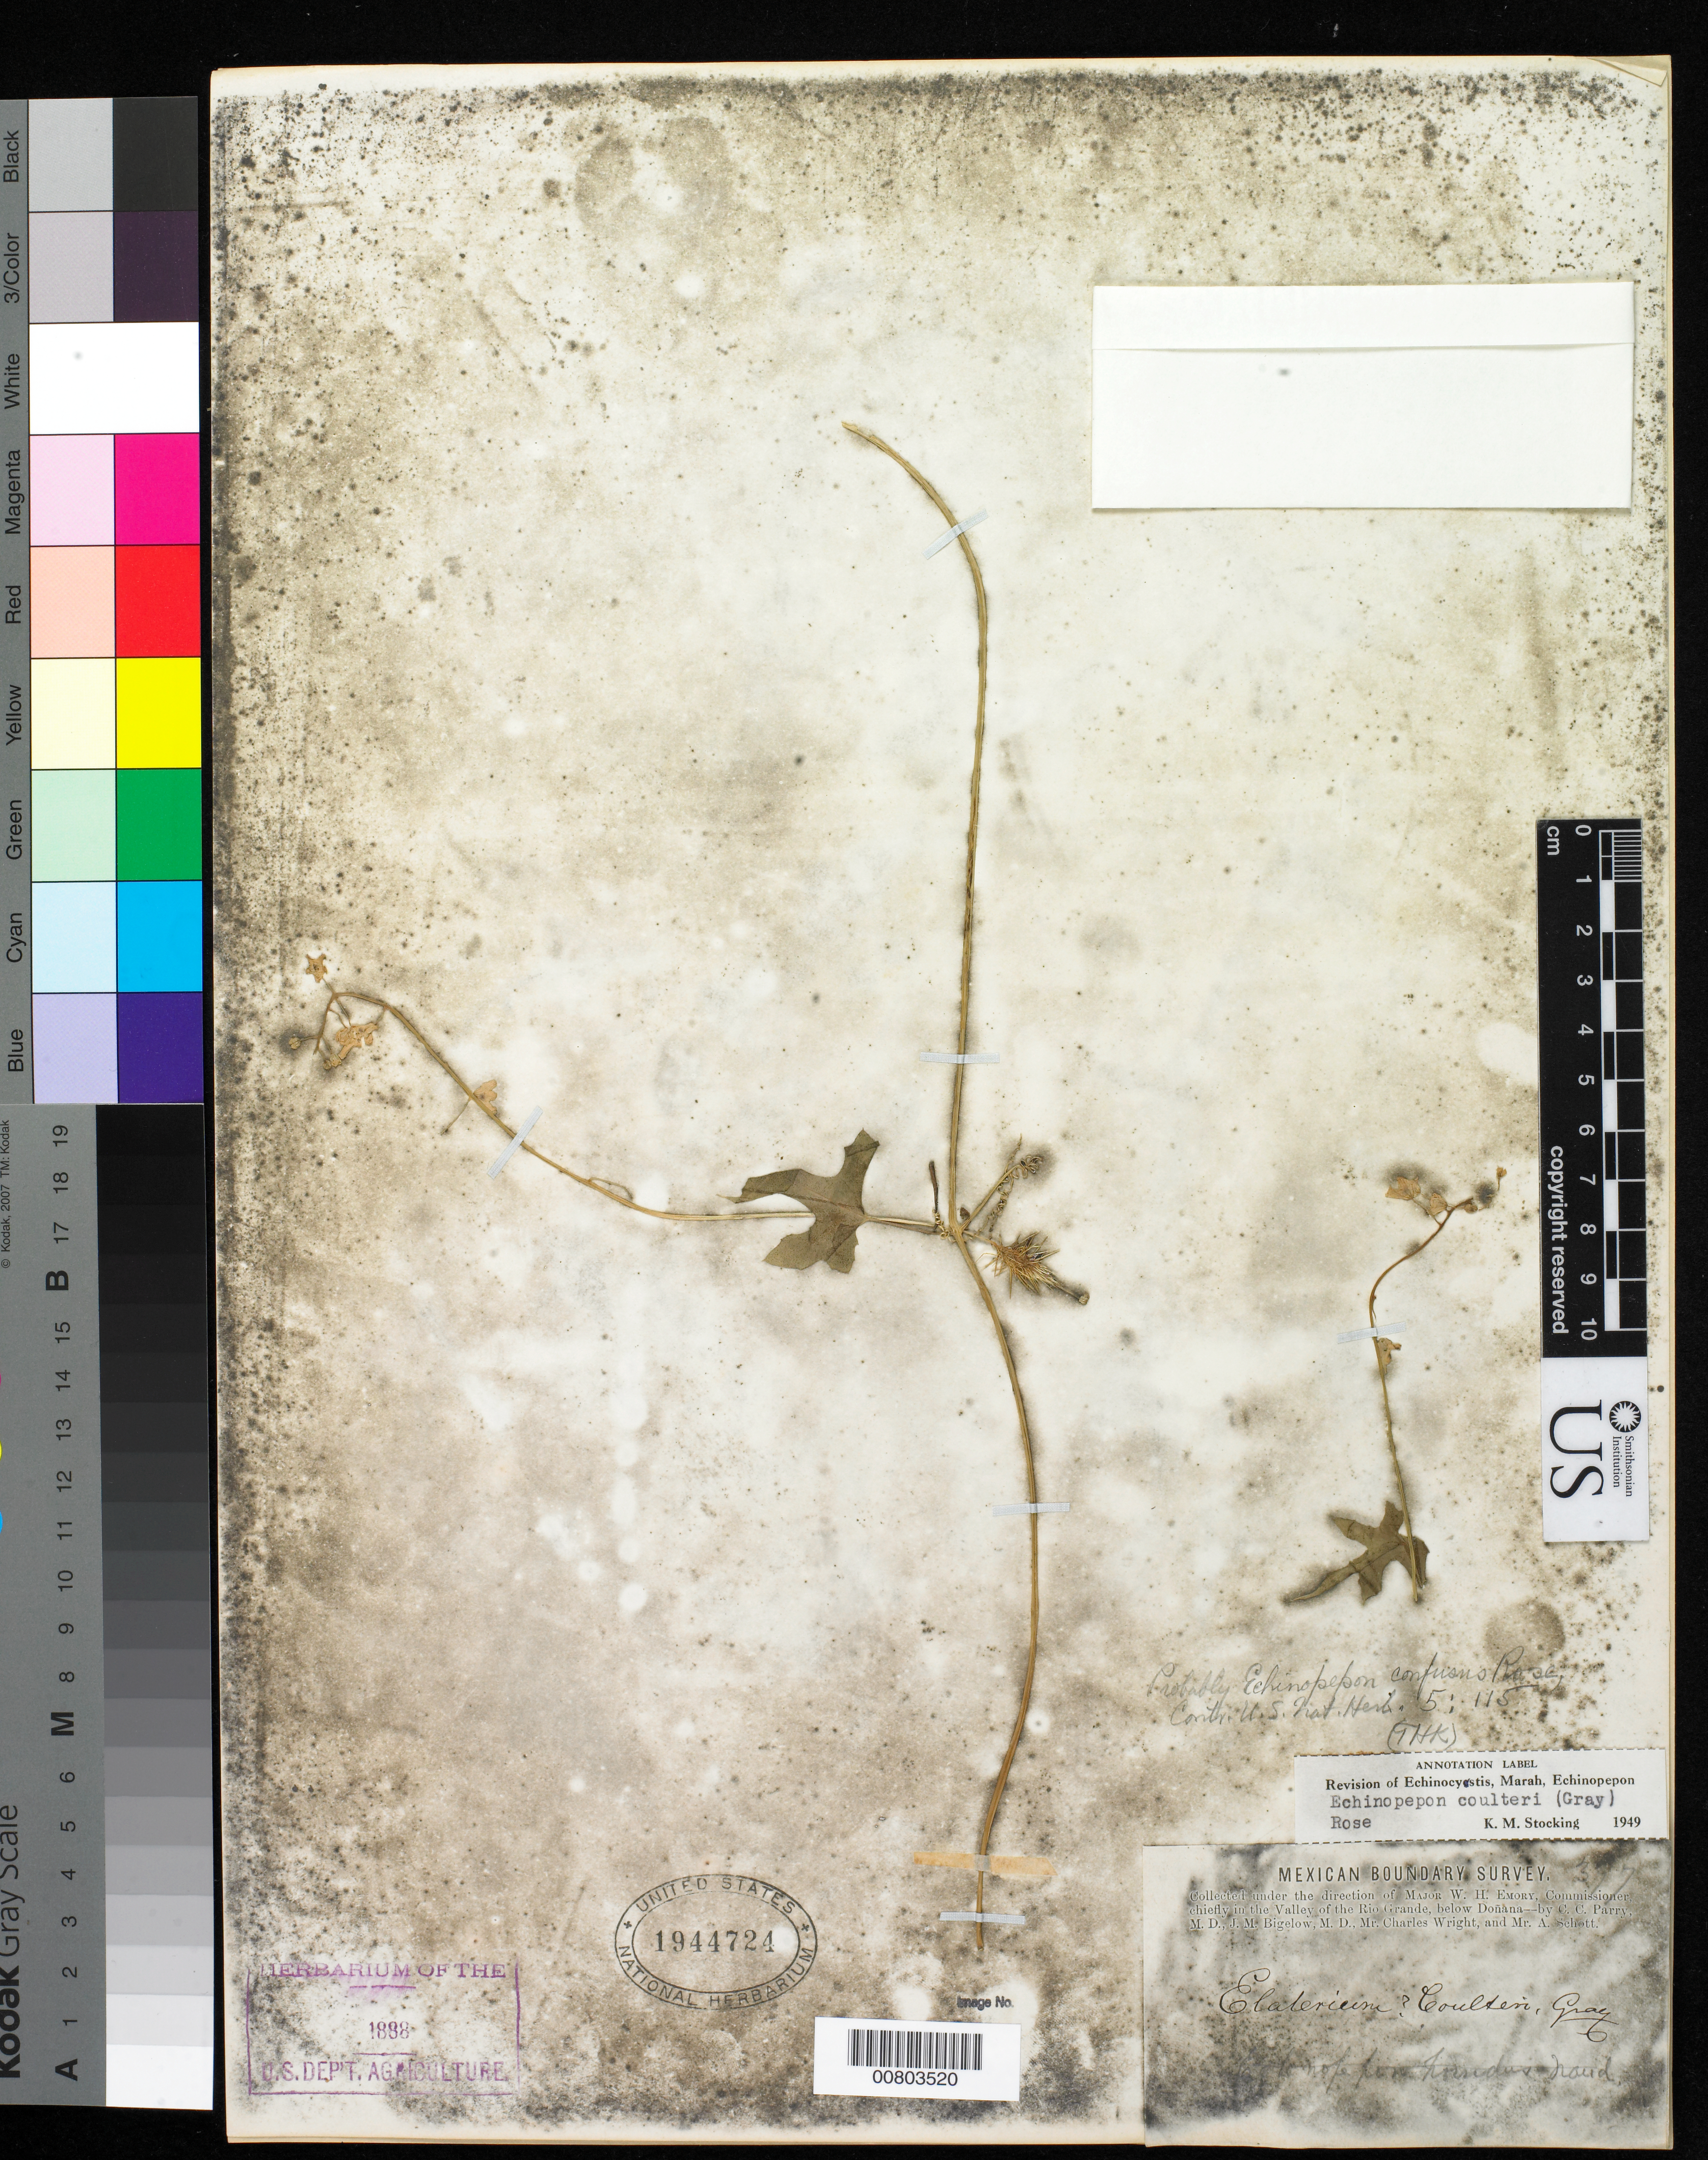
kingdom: Plantae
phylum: Tracheophyta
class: Magnoliopsida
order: Cucurbitales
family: Cucurbitaceae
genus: Echinopepon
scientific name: Echinopepon coulteri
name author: (A. Gray) Rose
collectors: C. C. Parry, J. M. Bigelow, C. Wright & A. C. V. Schott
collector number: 397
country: United States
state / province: New Mexico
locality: Valley of the Rio Grande, below Doñana, New Mexico.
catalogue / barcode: US 1944724